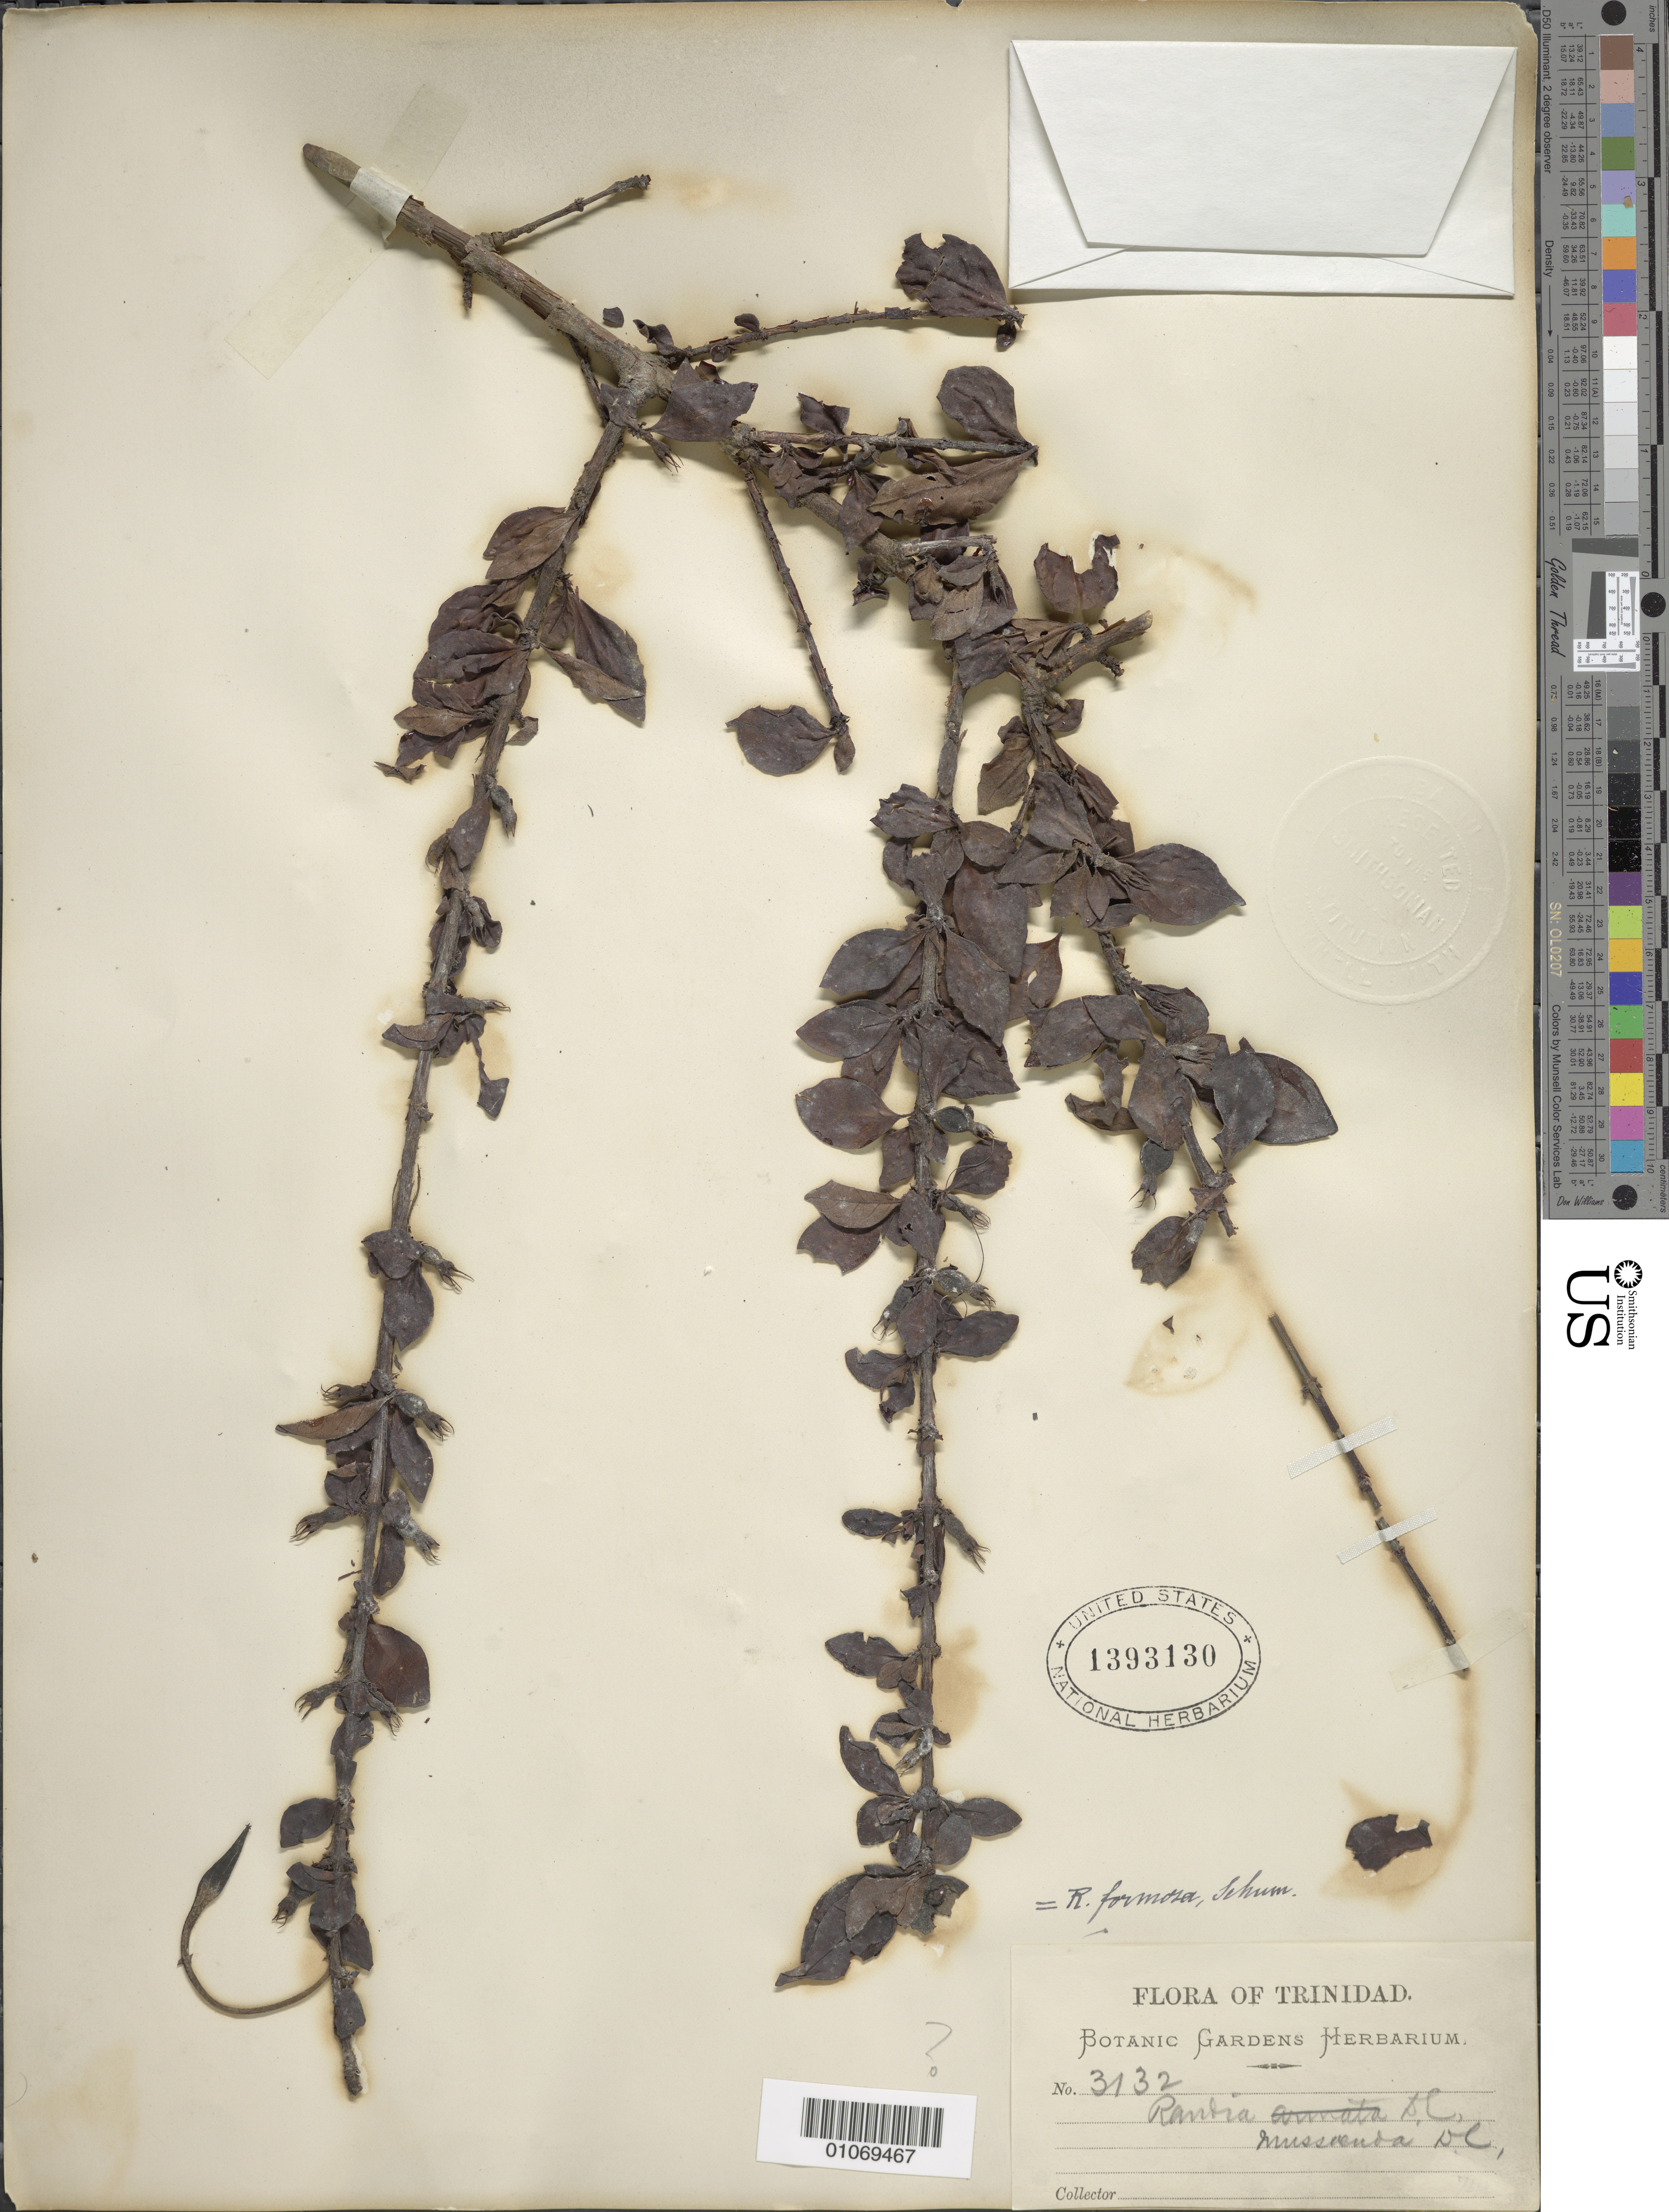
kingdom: Plantae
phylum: Tracheophyta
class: Magnoliopsida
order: Gentianales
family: Rubiaceae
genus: Randia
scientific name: Randia armata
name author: (Sw.) DC.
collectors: Botanic Gardens Herbarium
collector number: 3132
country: Trinidad and Tobago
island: Trinidad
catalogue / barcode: US 1393130